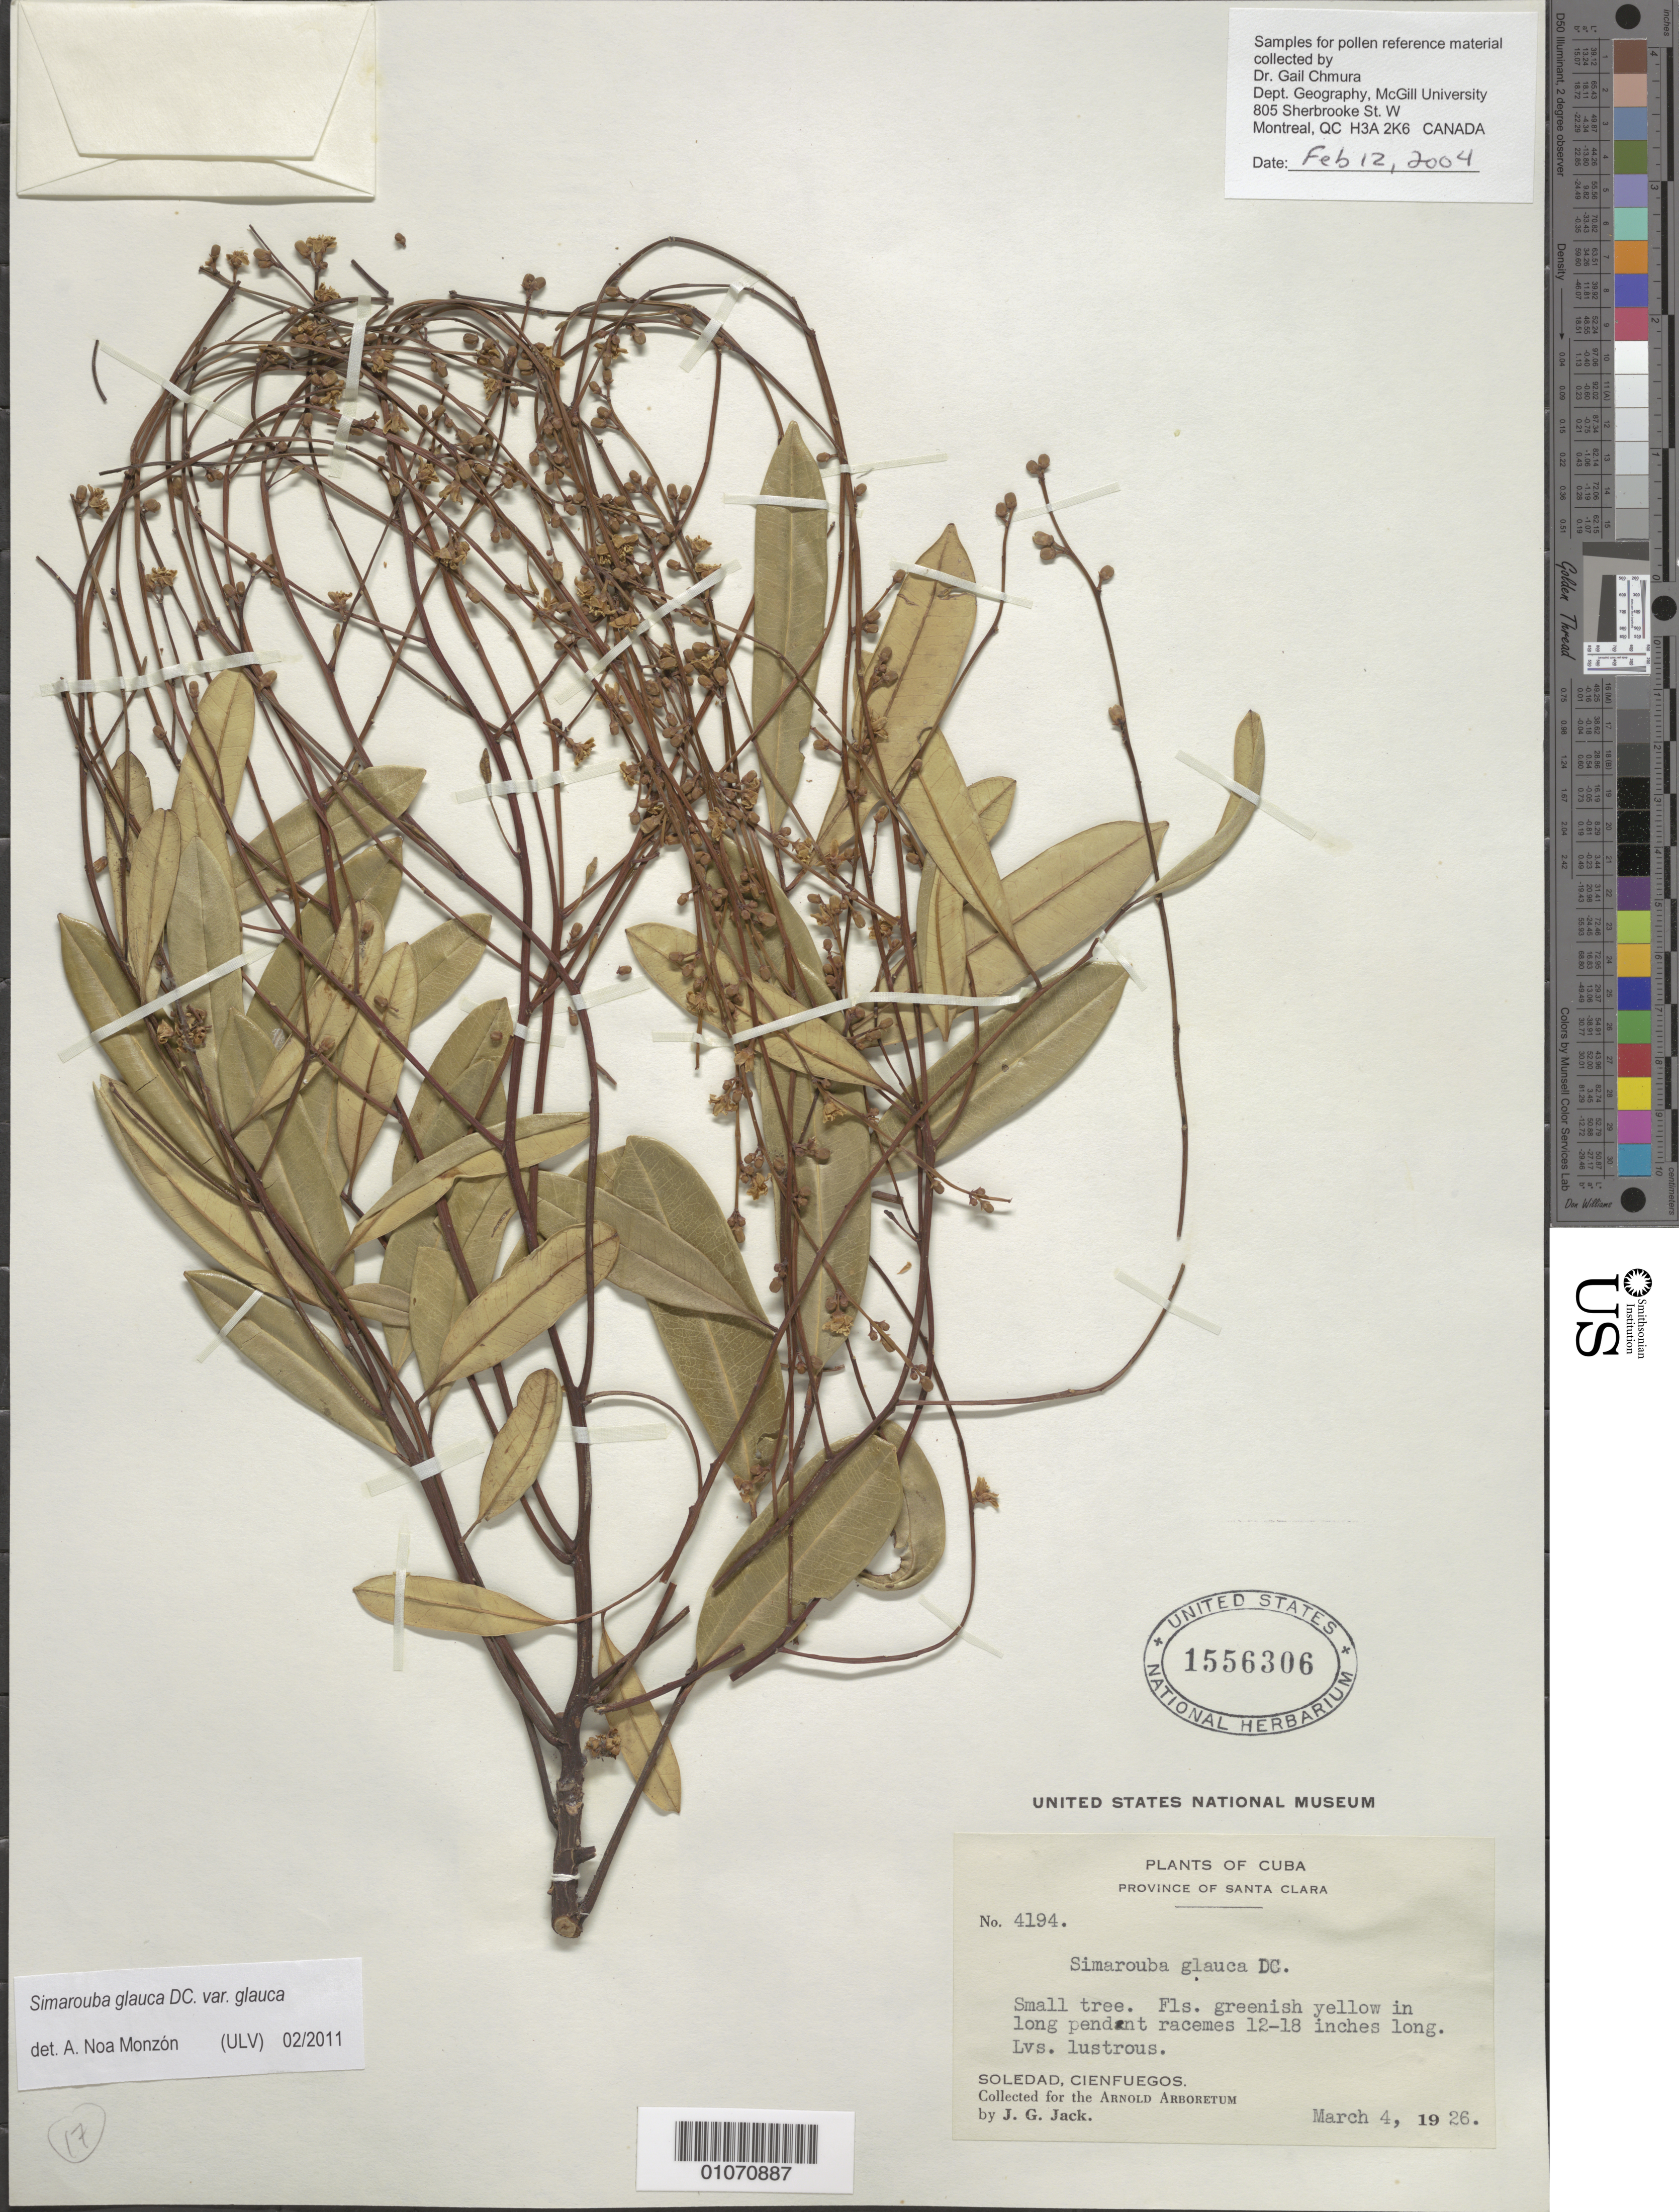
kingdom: Plantae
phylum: Tracheophyta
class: Magnoliopsida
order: Sapindales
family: Simaroubaceae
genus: Simarouba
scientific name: Simarouba glauca var. glauca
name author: DC.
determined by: Noa Monzón, A.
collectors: J. G. Jack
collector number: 4194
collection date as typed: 04 Mar 1926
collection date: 1926-03-04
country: Cuba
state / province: Cienfuegos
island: Cuba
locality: Soledad, Cienfuegos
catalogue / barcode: US 1556306